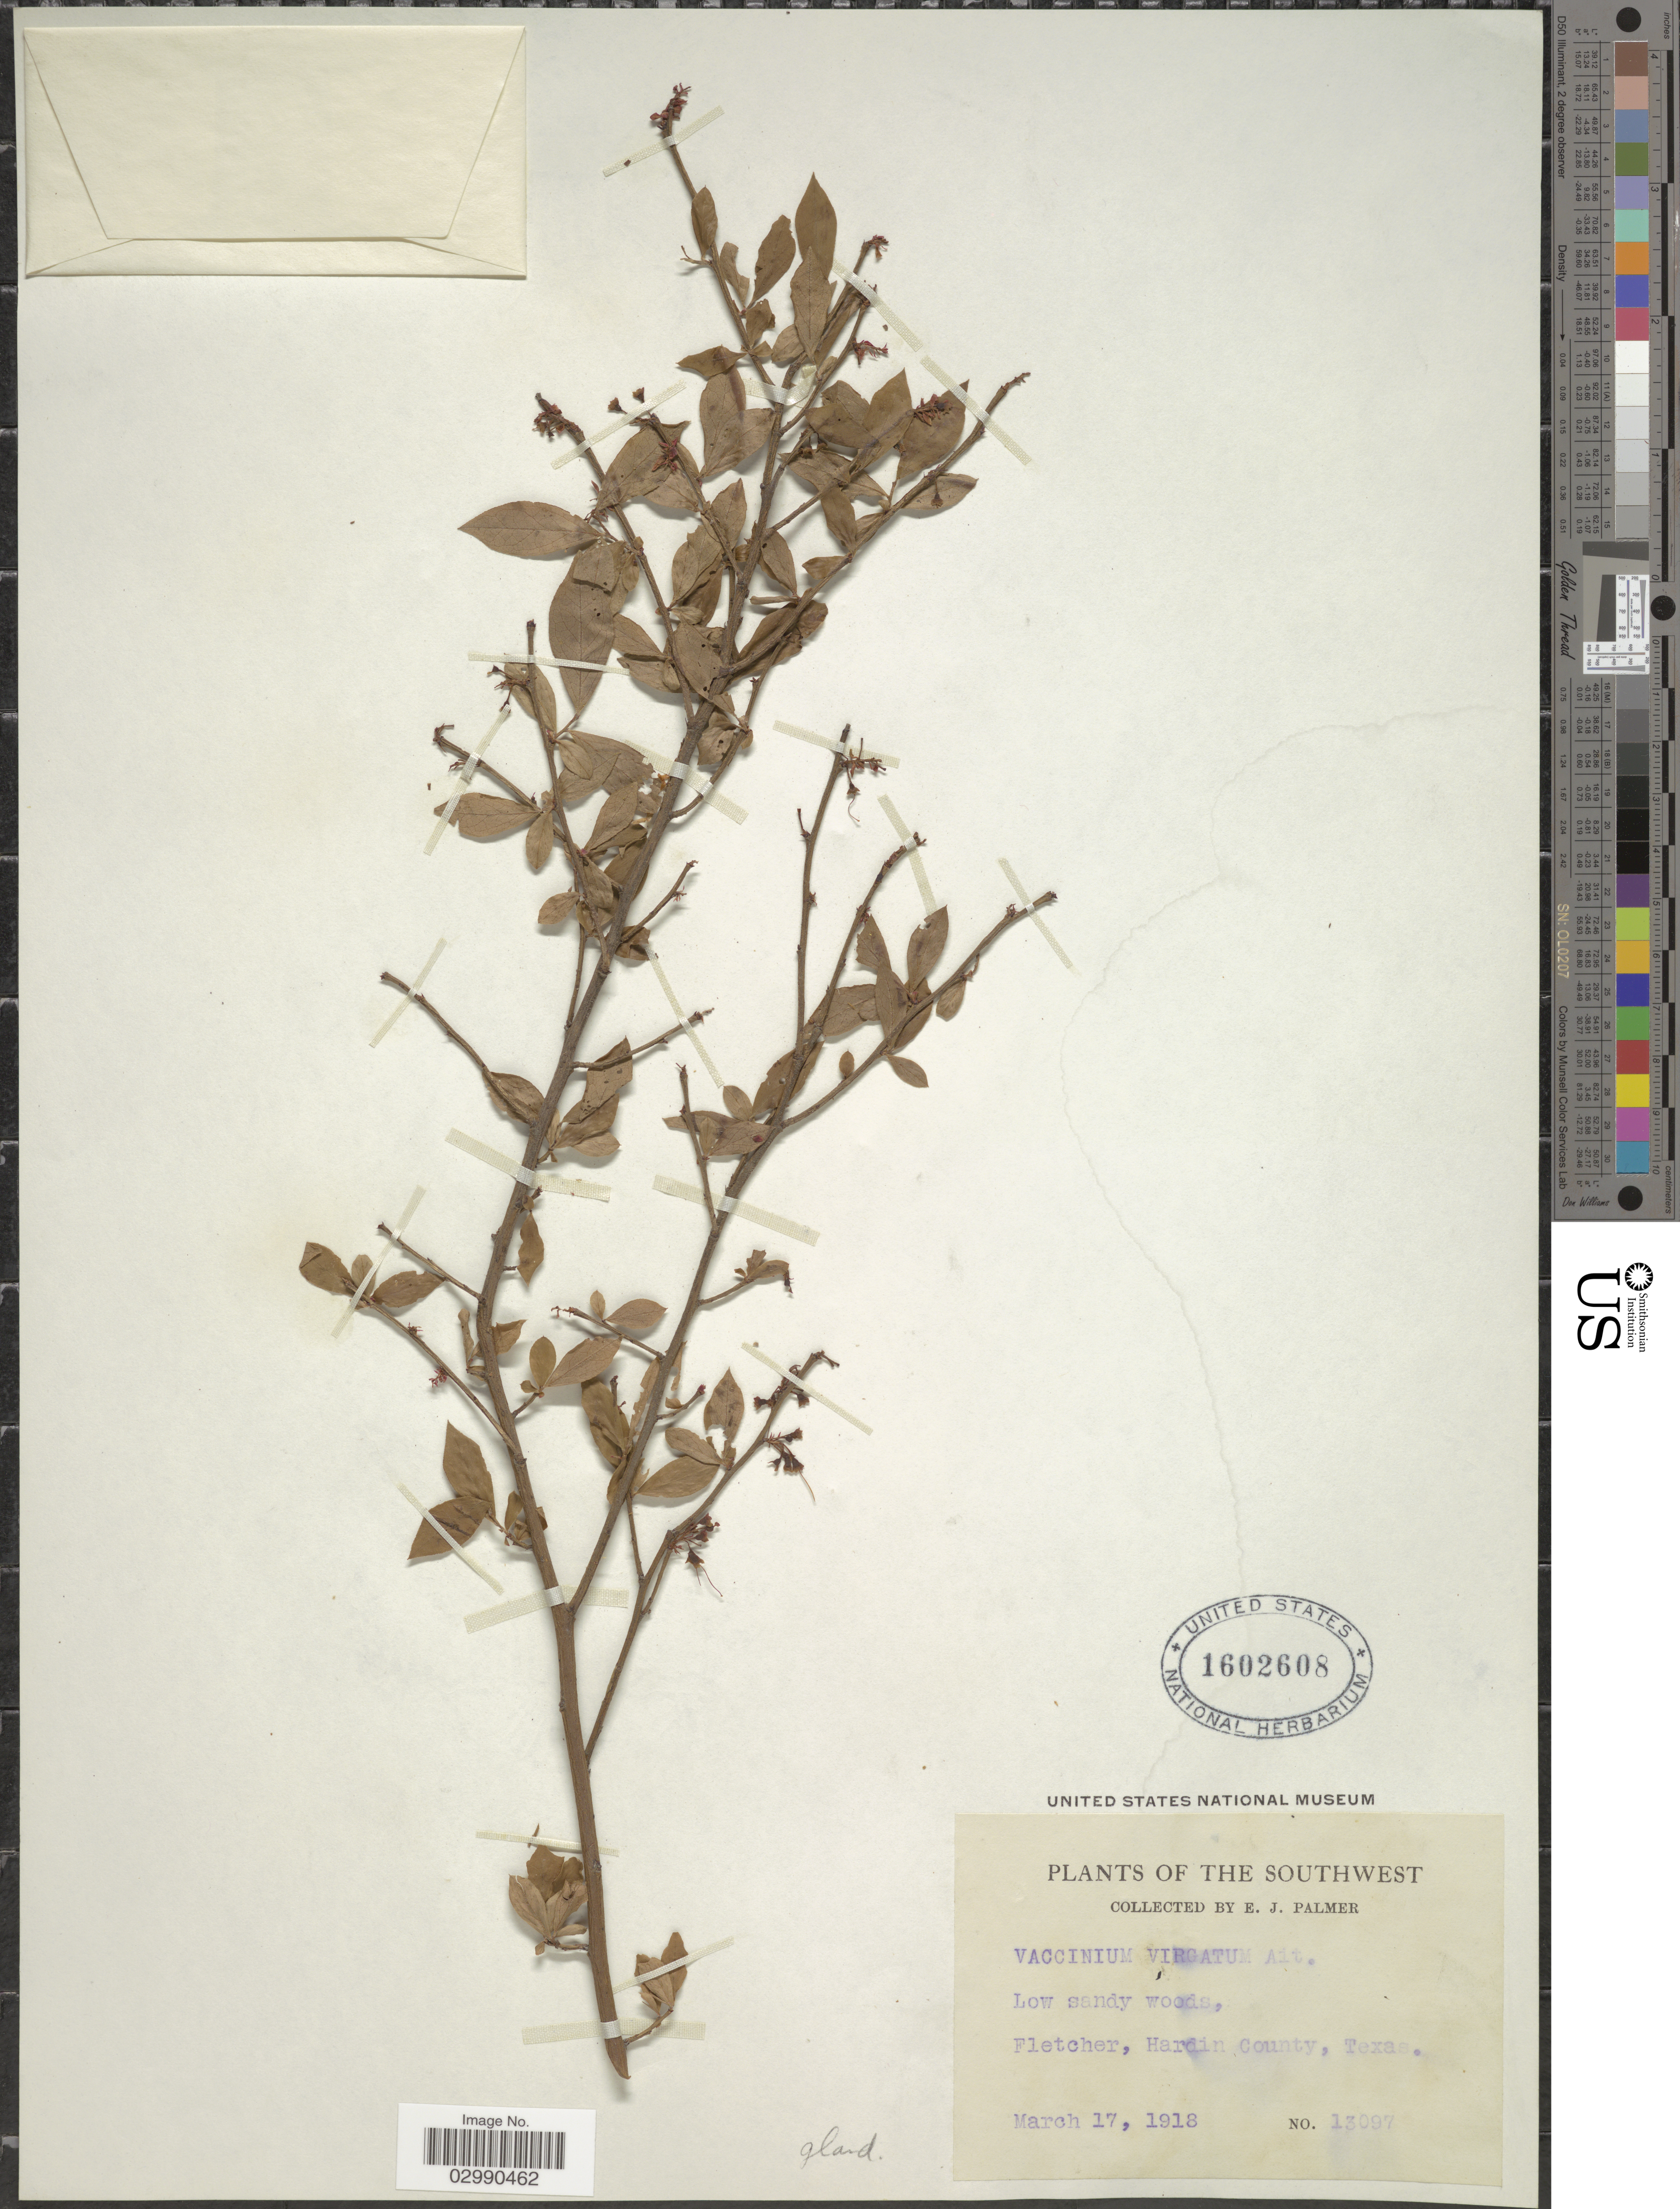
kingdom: Plantae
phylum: Tracheophyta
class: Magnoliopsida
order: Ericales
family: Ericaceae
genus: Vaccinium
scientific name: Vaccinium virgatum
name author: Aiton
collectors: E. J. Palmer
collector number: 13097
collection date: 1918-03-17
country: United States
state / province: Texas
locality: Fletcher, Hardin County. The Southwest.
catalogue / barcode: US 1602608